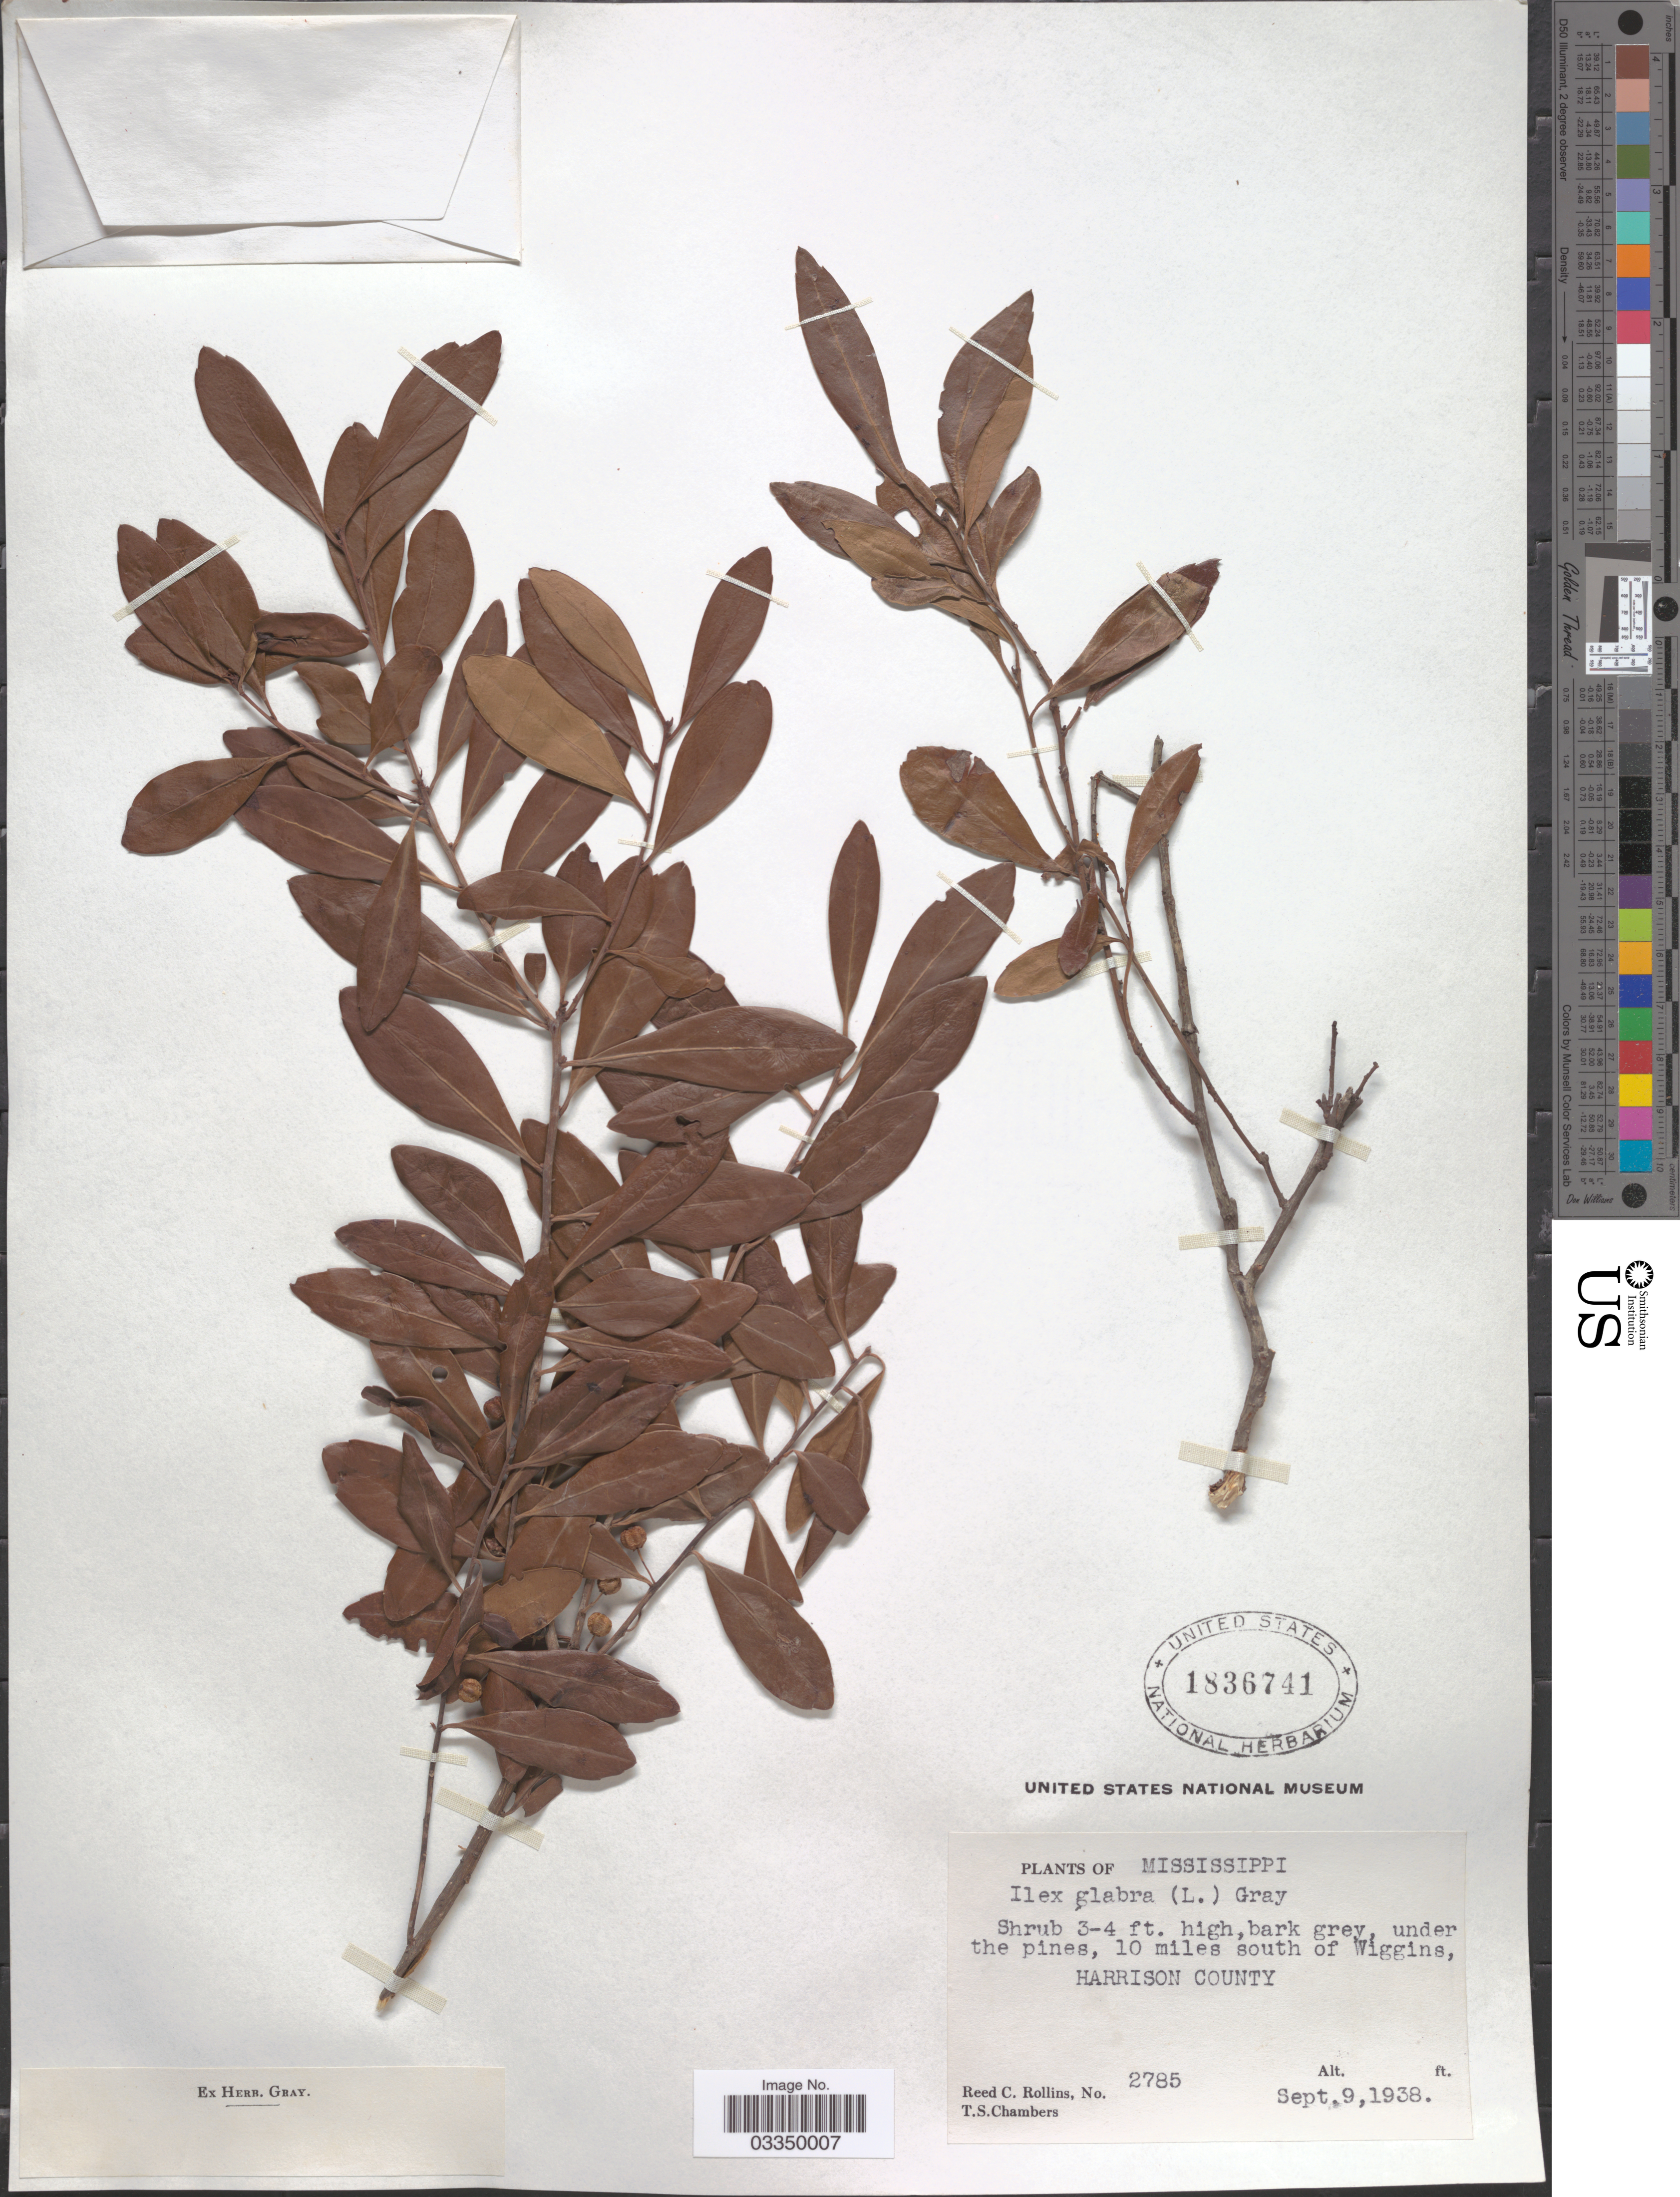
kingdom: Plantae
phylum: Tracheophyta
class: Magnoliopsida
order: Aquifoliales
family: Aquifoliaceae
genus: Ilex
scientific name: Ilex glabra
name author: (L.) A. Gray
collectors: R. C. Rollins & T. Chambers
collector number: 2785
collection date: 1938-09-09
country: United States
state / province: Mississippi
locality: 10 miles south of Wiggins, Harrison County.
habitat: under the pines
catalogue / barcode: US 1836741